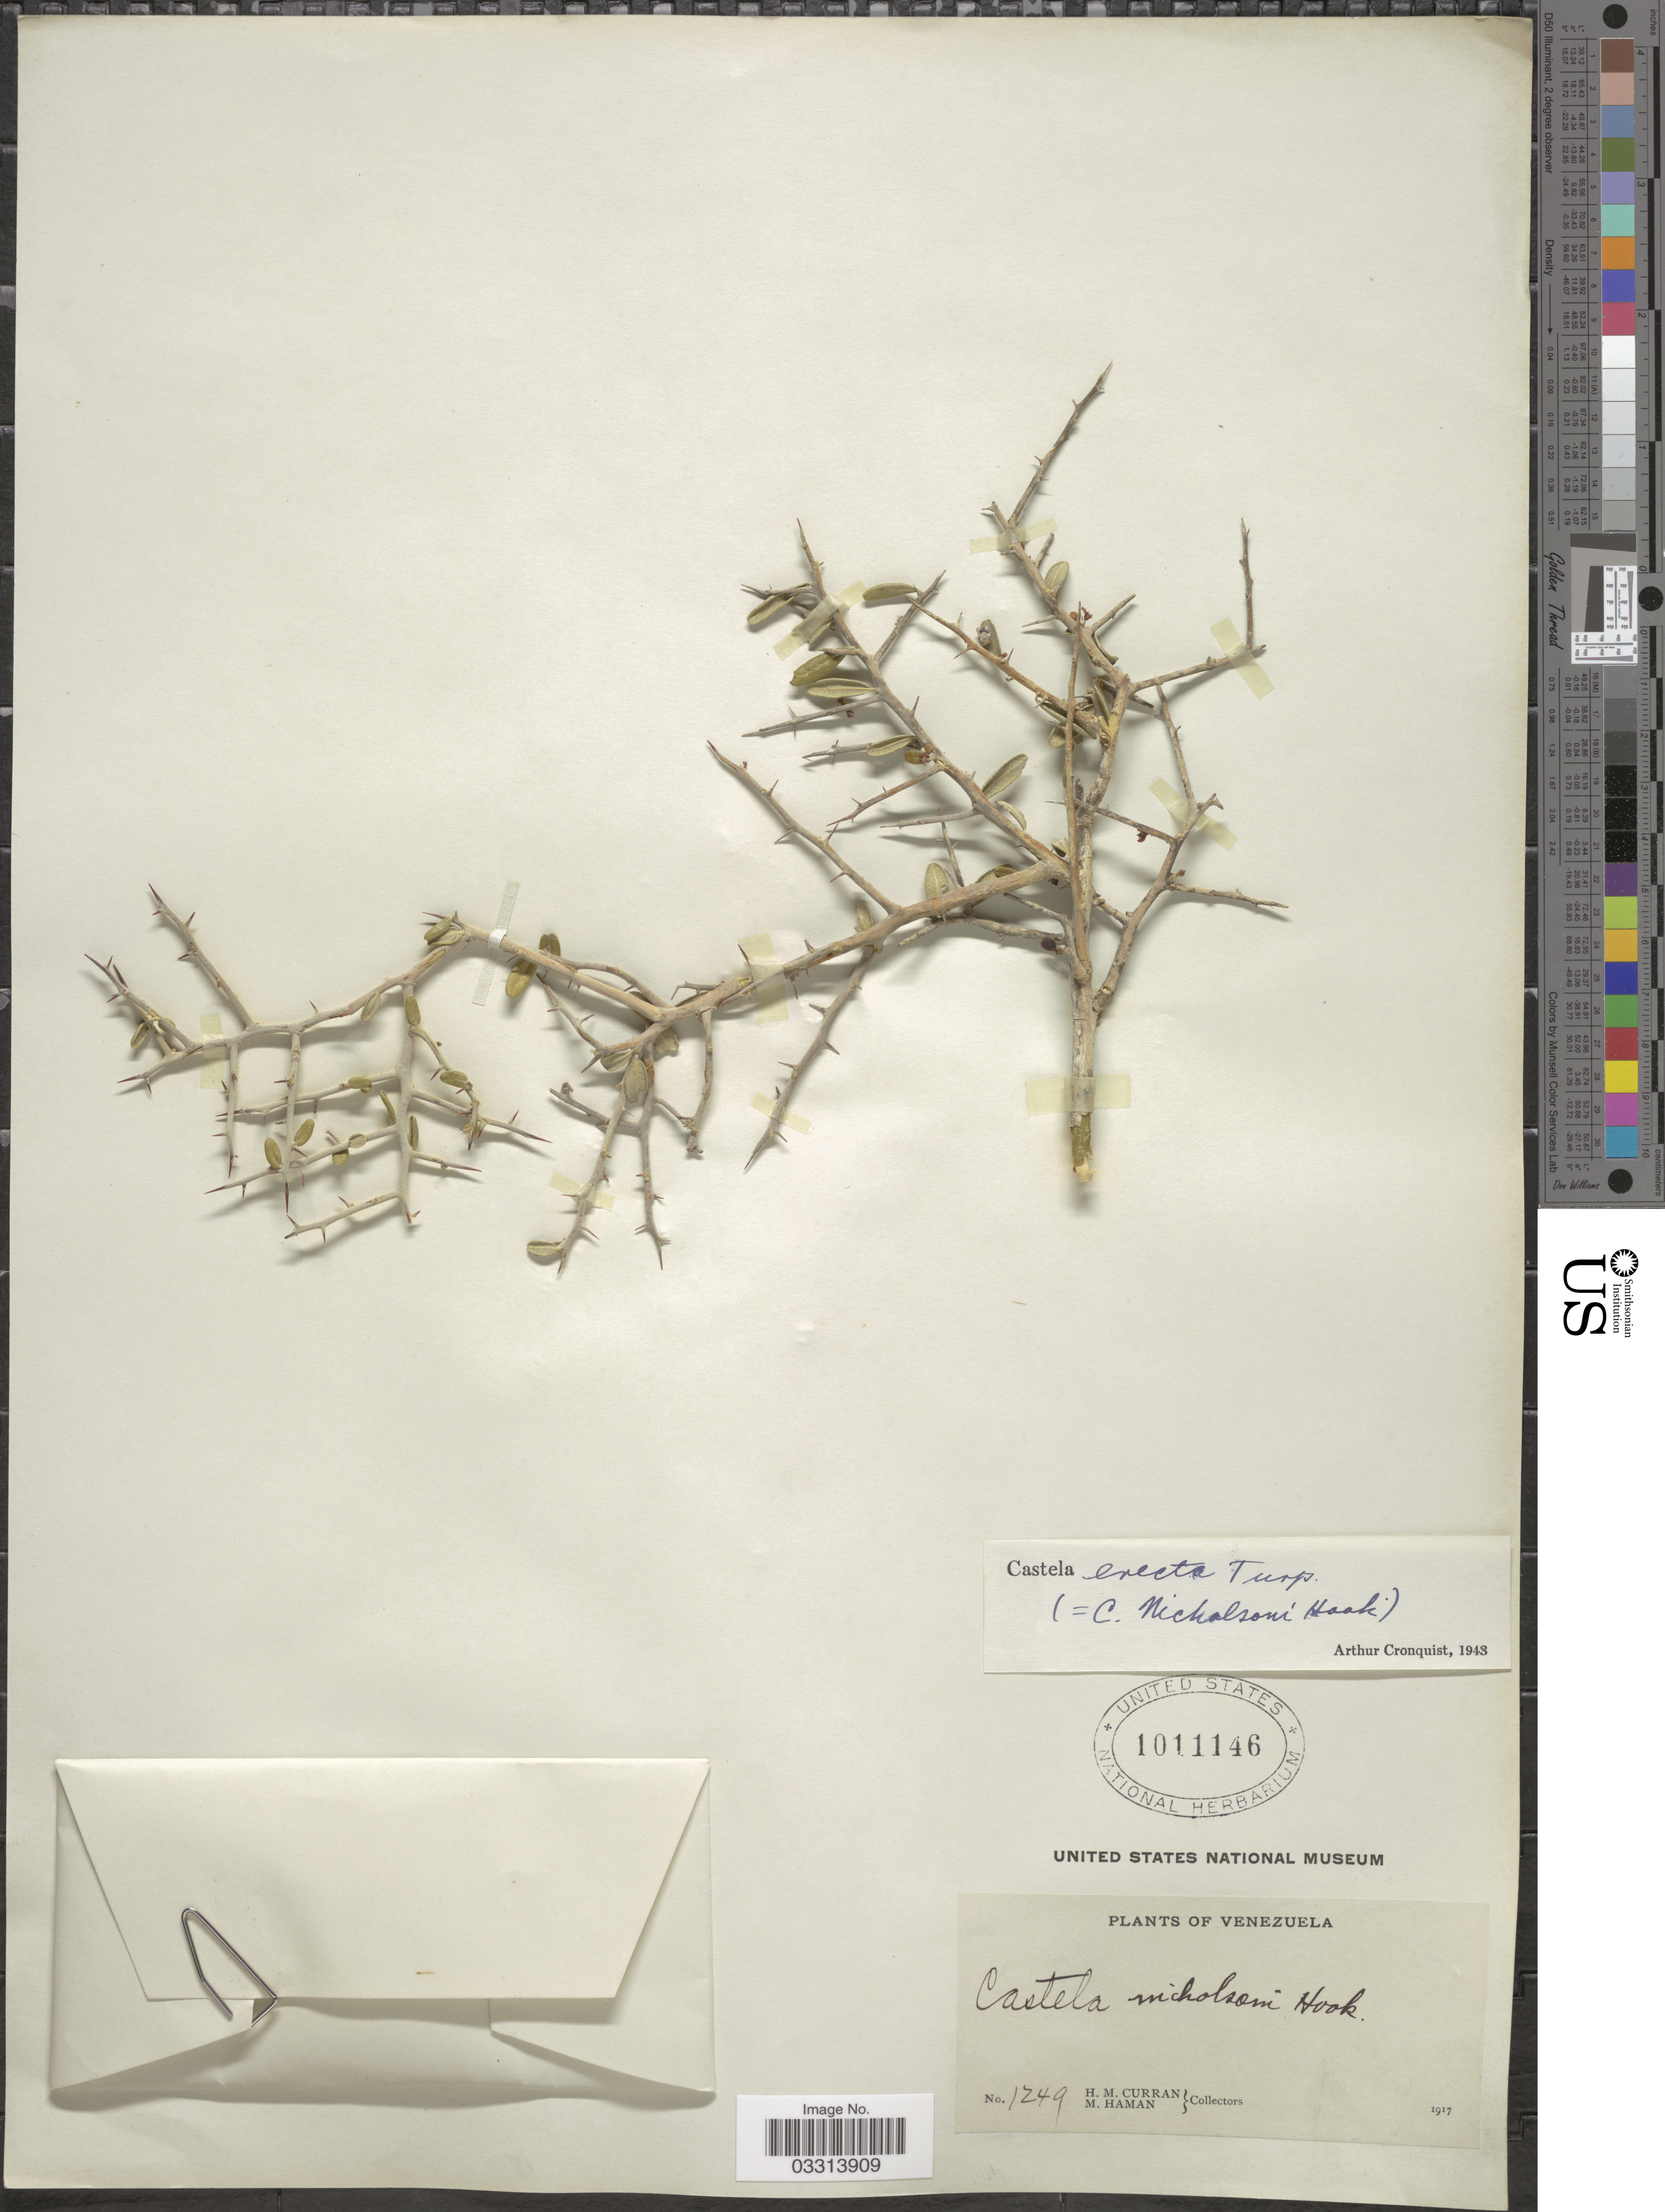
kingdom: Plantae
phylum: Tracheophyta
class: Magnoliopsida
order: Sapindales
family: Simaroubaceae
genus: Castela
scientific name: Castela erecta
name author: Turpin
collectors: H. M. Curran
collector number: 1249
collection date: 1917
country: Venezuela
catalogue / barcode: US 1011146